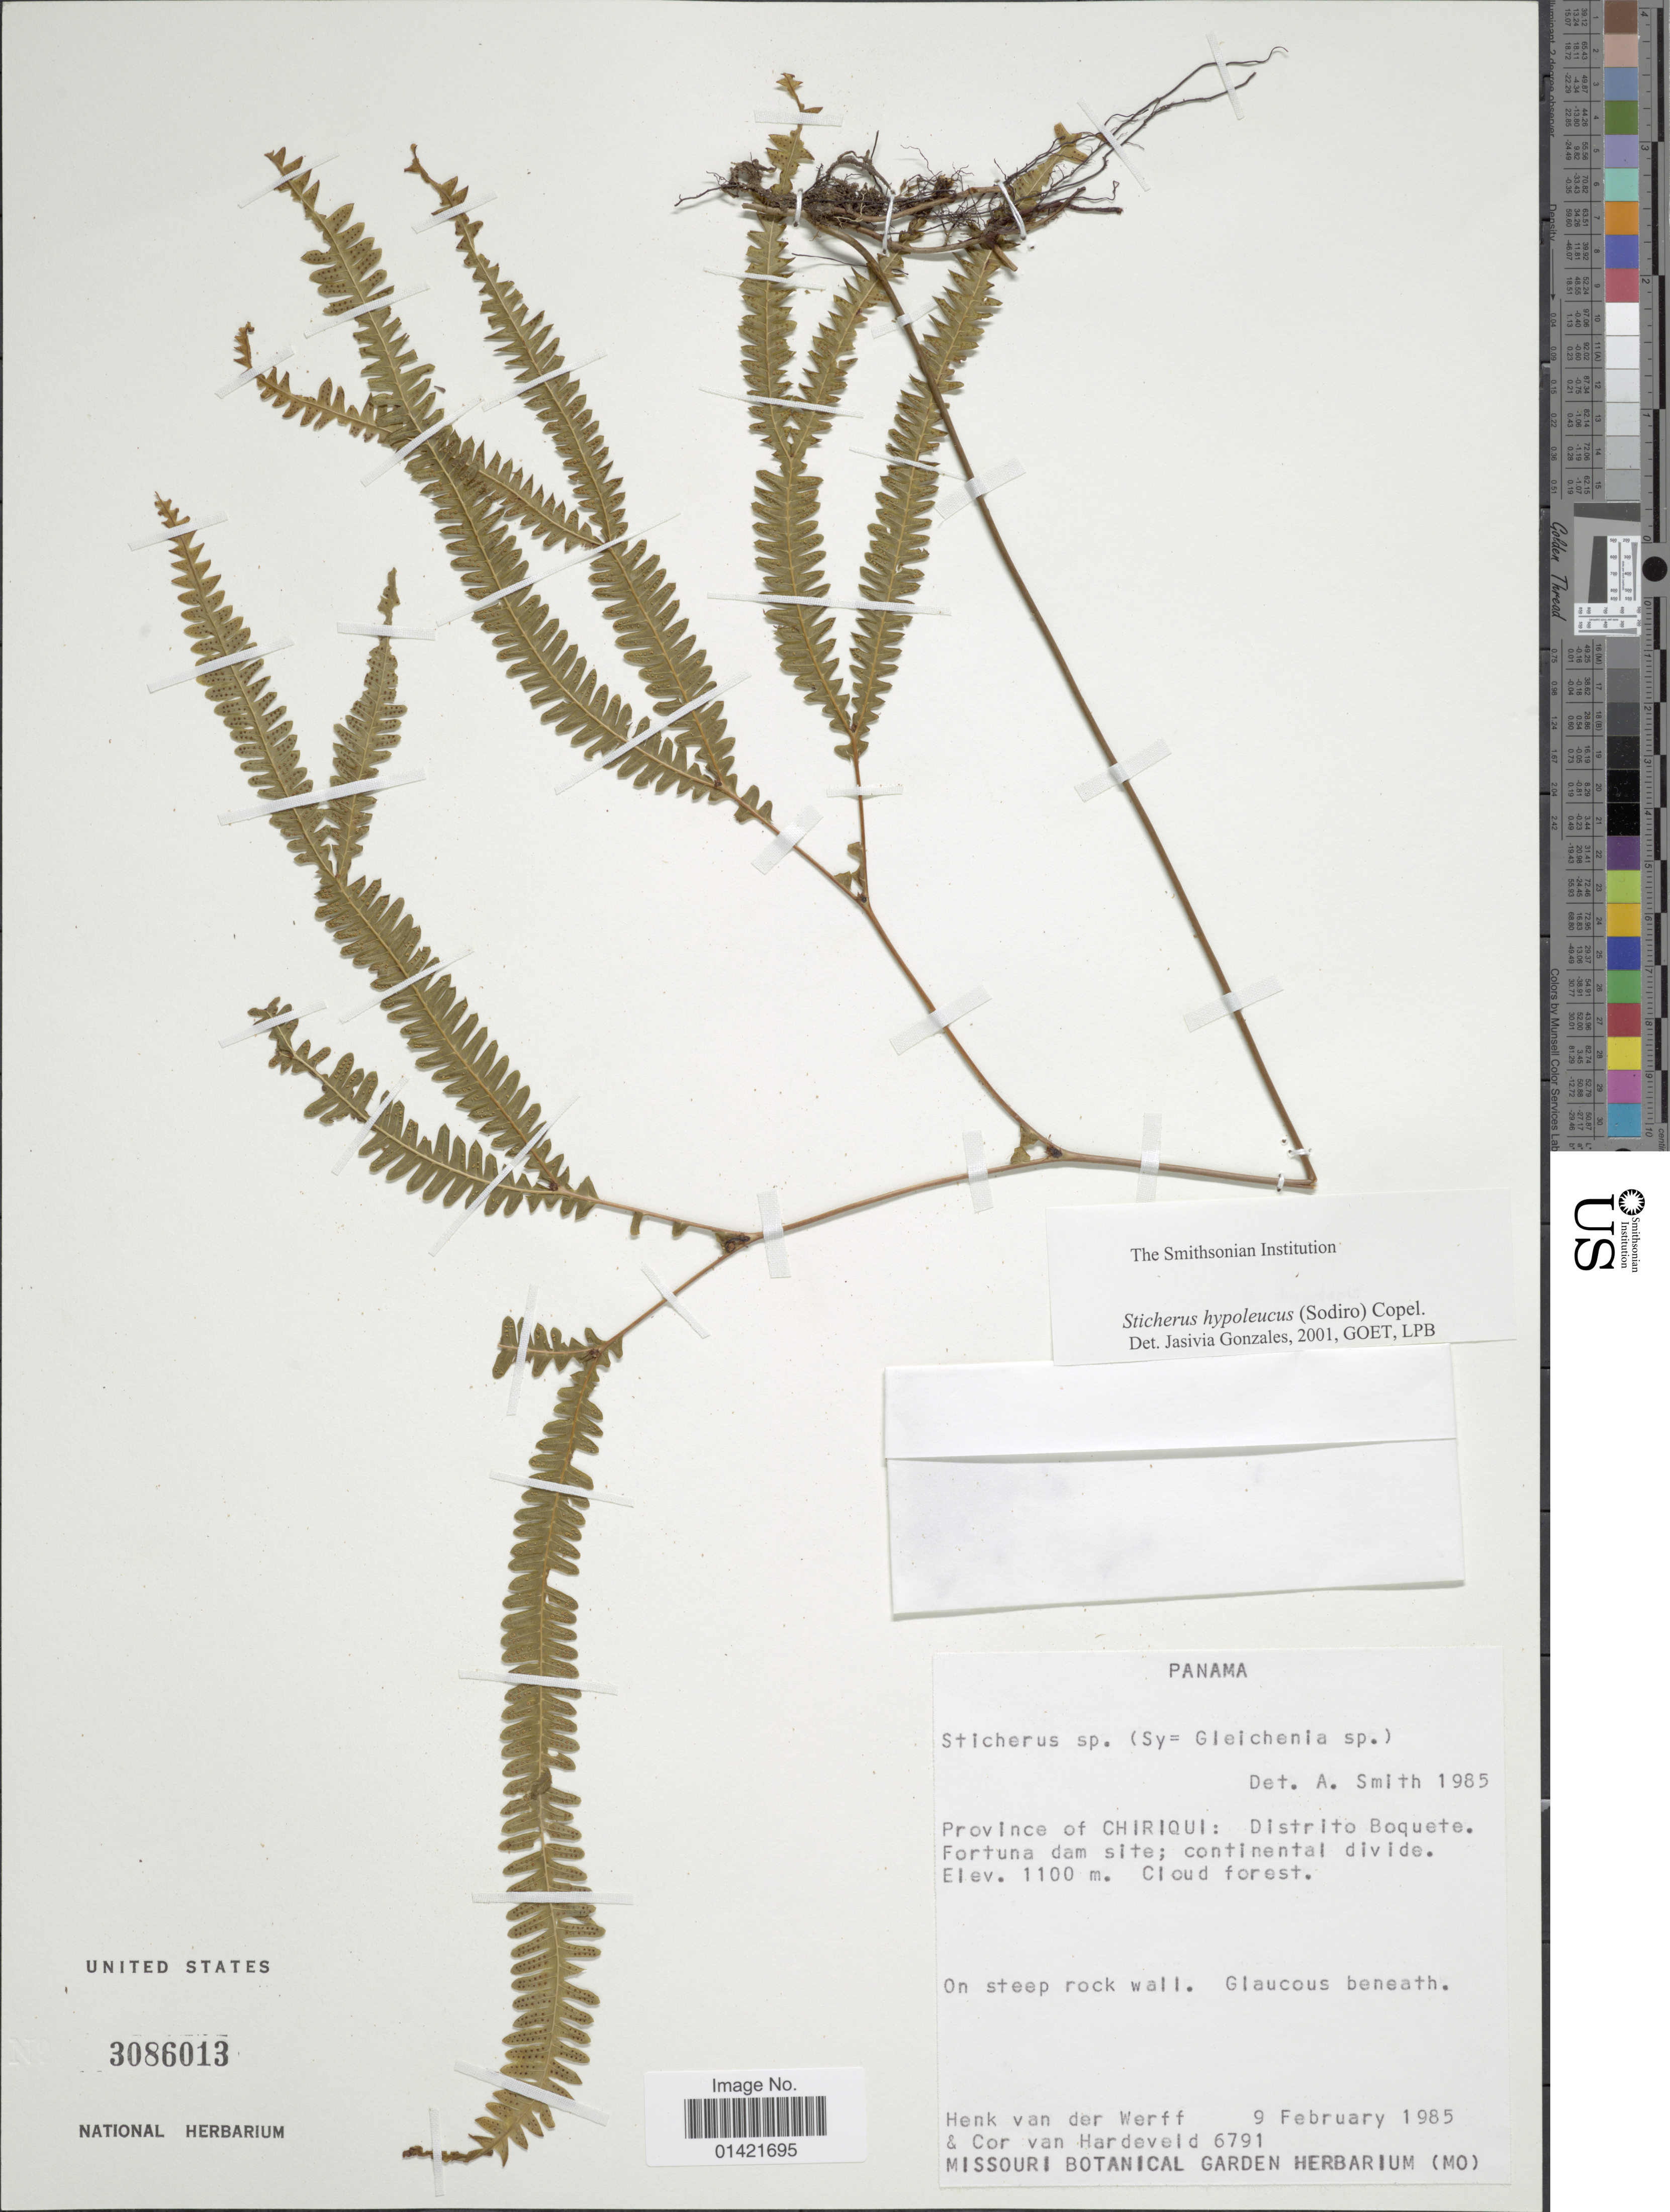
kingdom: Plantae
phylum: Tracheophyta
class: Polypodiopsida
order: Gleicheniales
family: Gleicheniaceae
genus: Sticherus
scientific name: Sticherus hypoleucus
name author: (Sodiro) Copel.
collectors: H. van der Werff & C. Van Hardeveld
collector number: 6791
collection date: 1985-02-09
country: Panama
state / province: Chiriqui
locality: Distrito Boquete. Fortuna dam site; continental divide.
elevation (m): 1100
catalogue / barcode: US 3086013